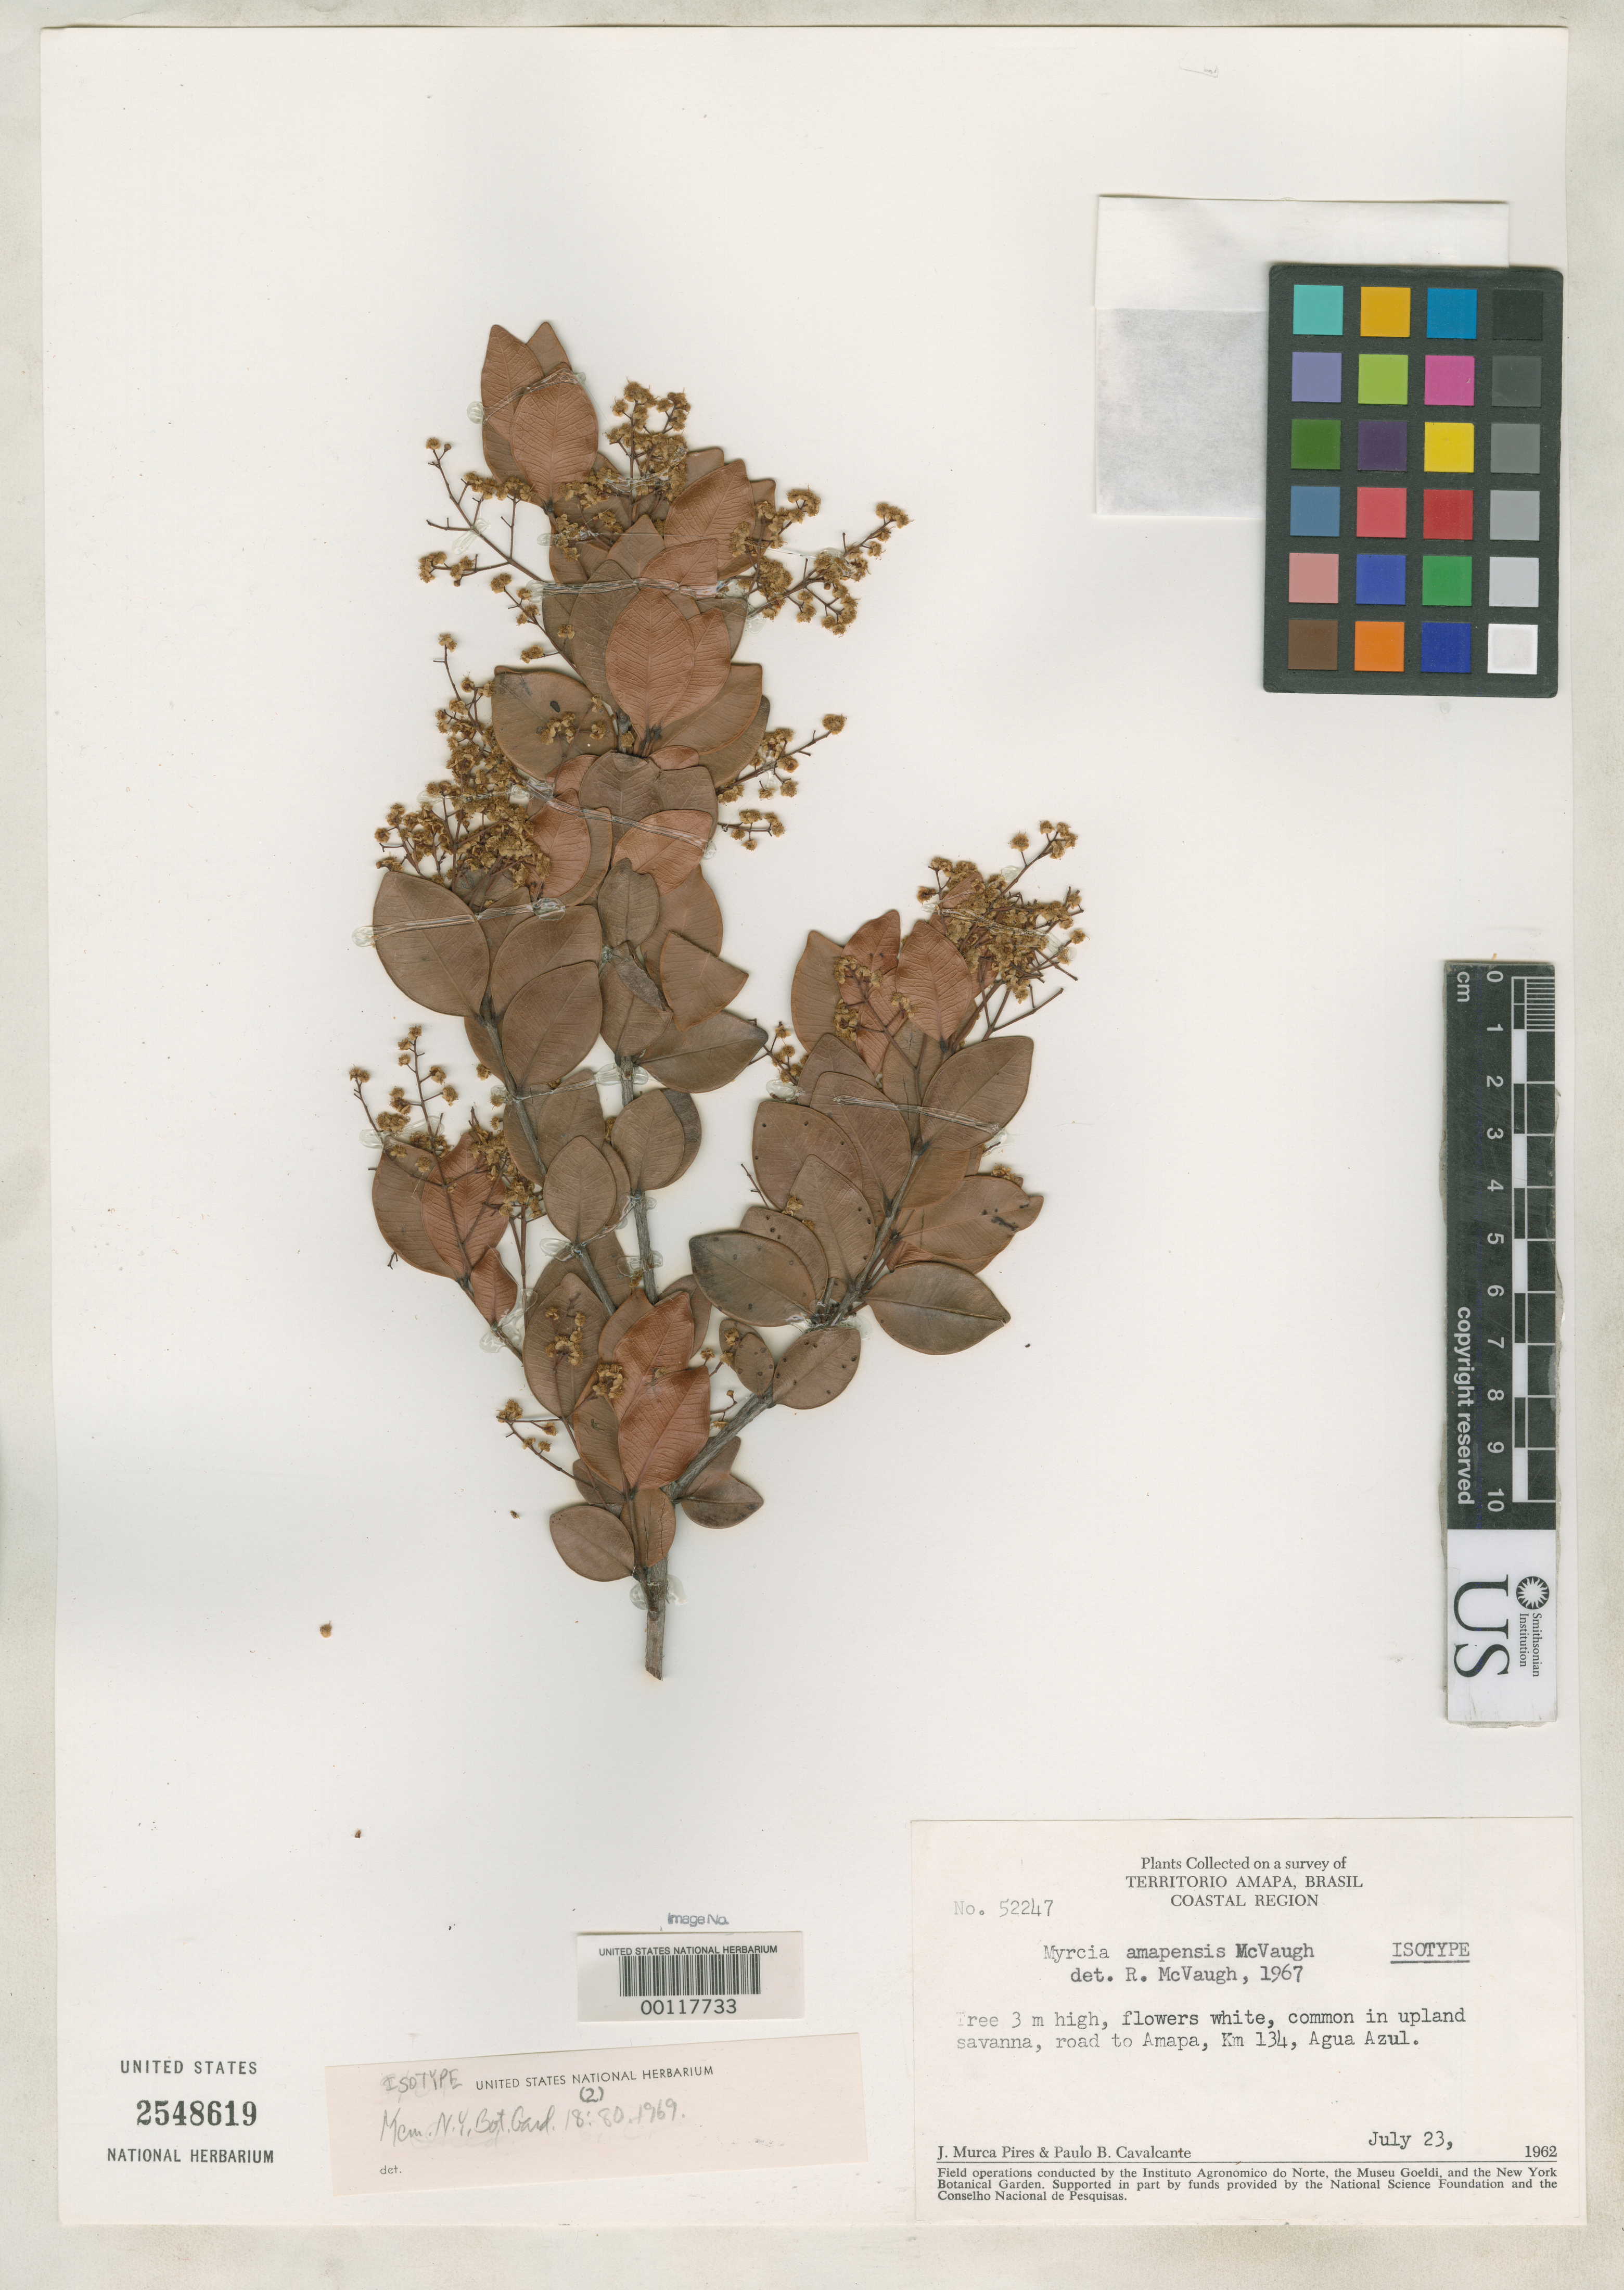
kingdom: Plantae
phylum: Tracheophyta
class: Magnoliopsida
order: Myrtales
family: Myrtaceae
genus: Myrcia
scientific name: Myrcia amapensis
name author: McVaugh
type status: Isotype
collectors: J. M. Pires & P. B. Cavalcante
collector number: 52247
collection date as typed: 23 Jul 1962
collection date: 1962-07-23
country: Brazil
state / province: Amapá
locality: Agua.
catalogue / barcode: US 2548619